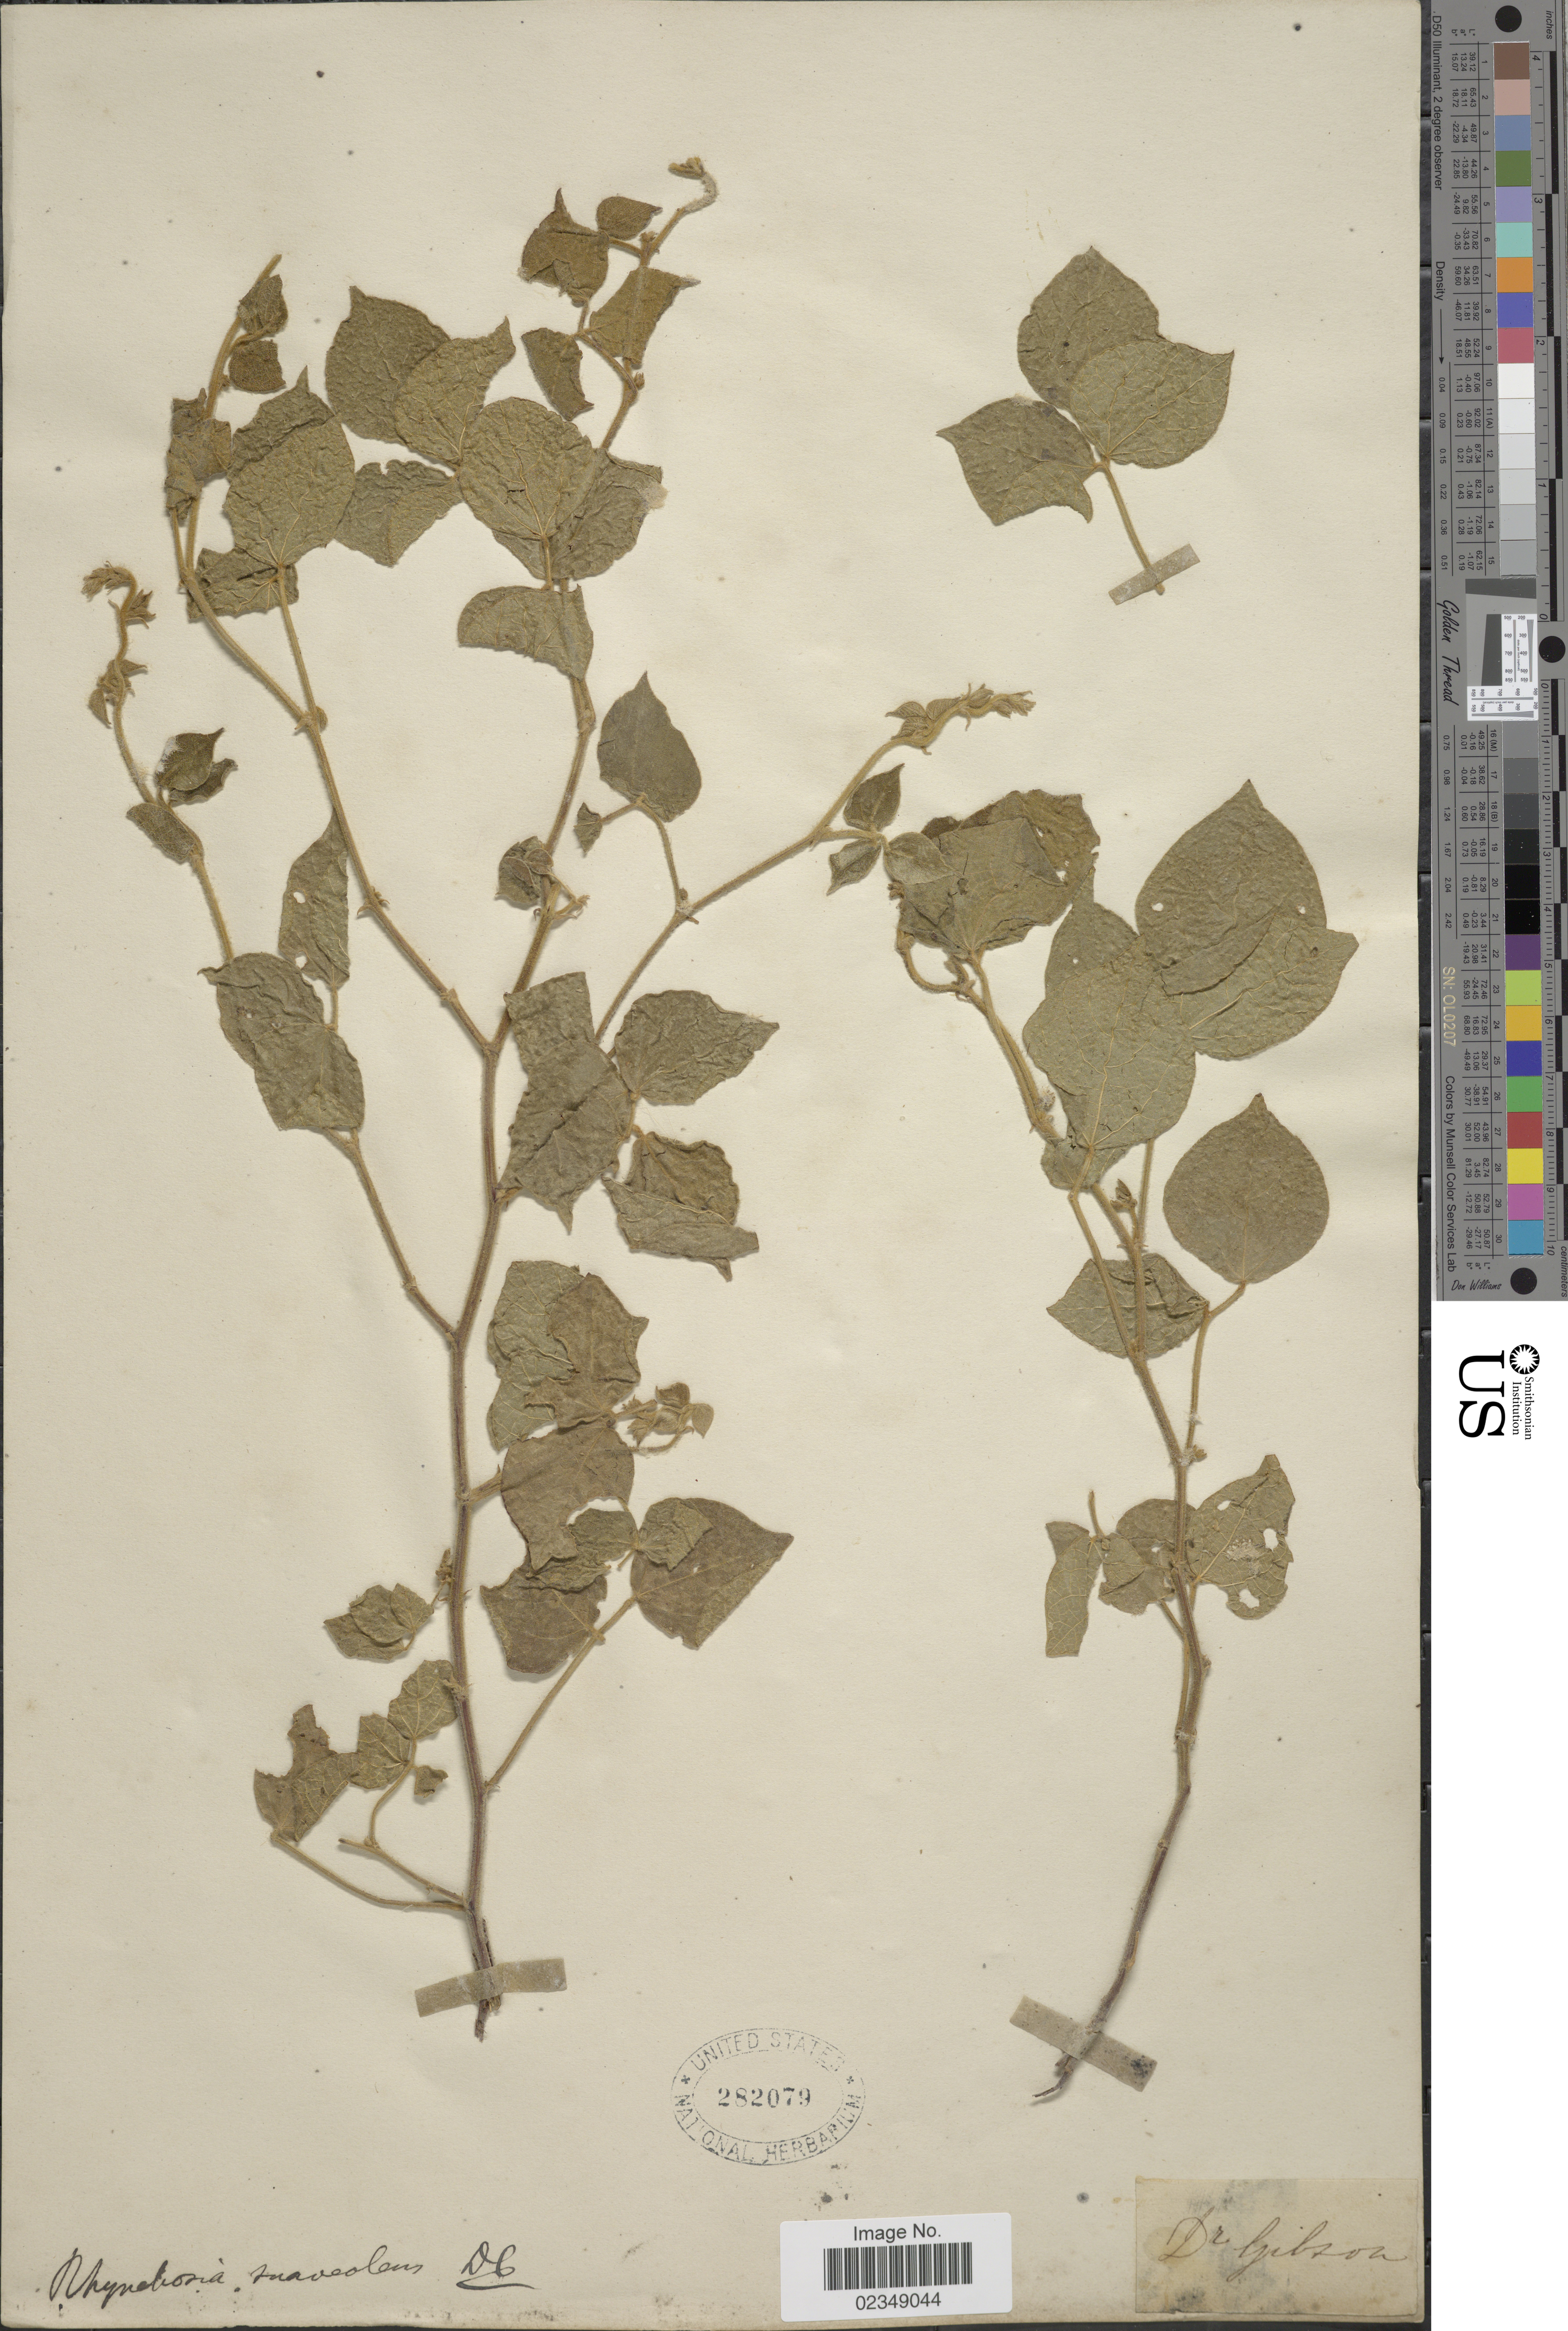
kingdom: Plantae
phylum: Tracheophyta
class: Magnoliopsida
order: Fabales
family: Fabaceae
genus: Rhynchosia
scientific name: Rhynchosia suaveolens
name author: DC.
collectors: Gibson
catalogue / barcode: US 282079